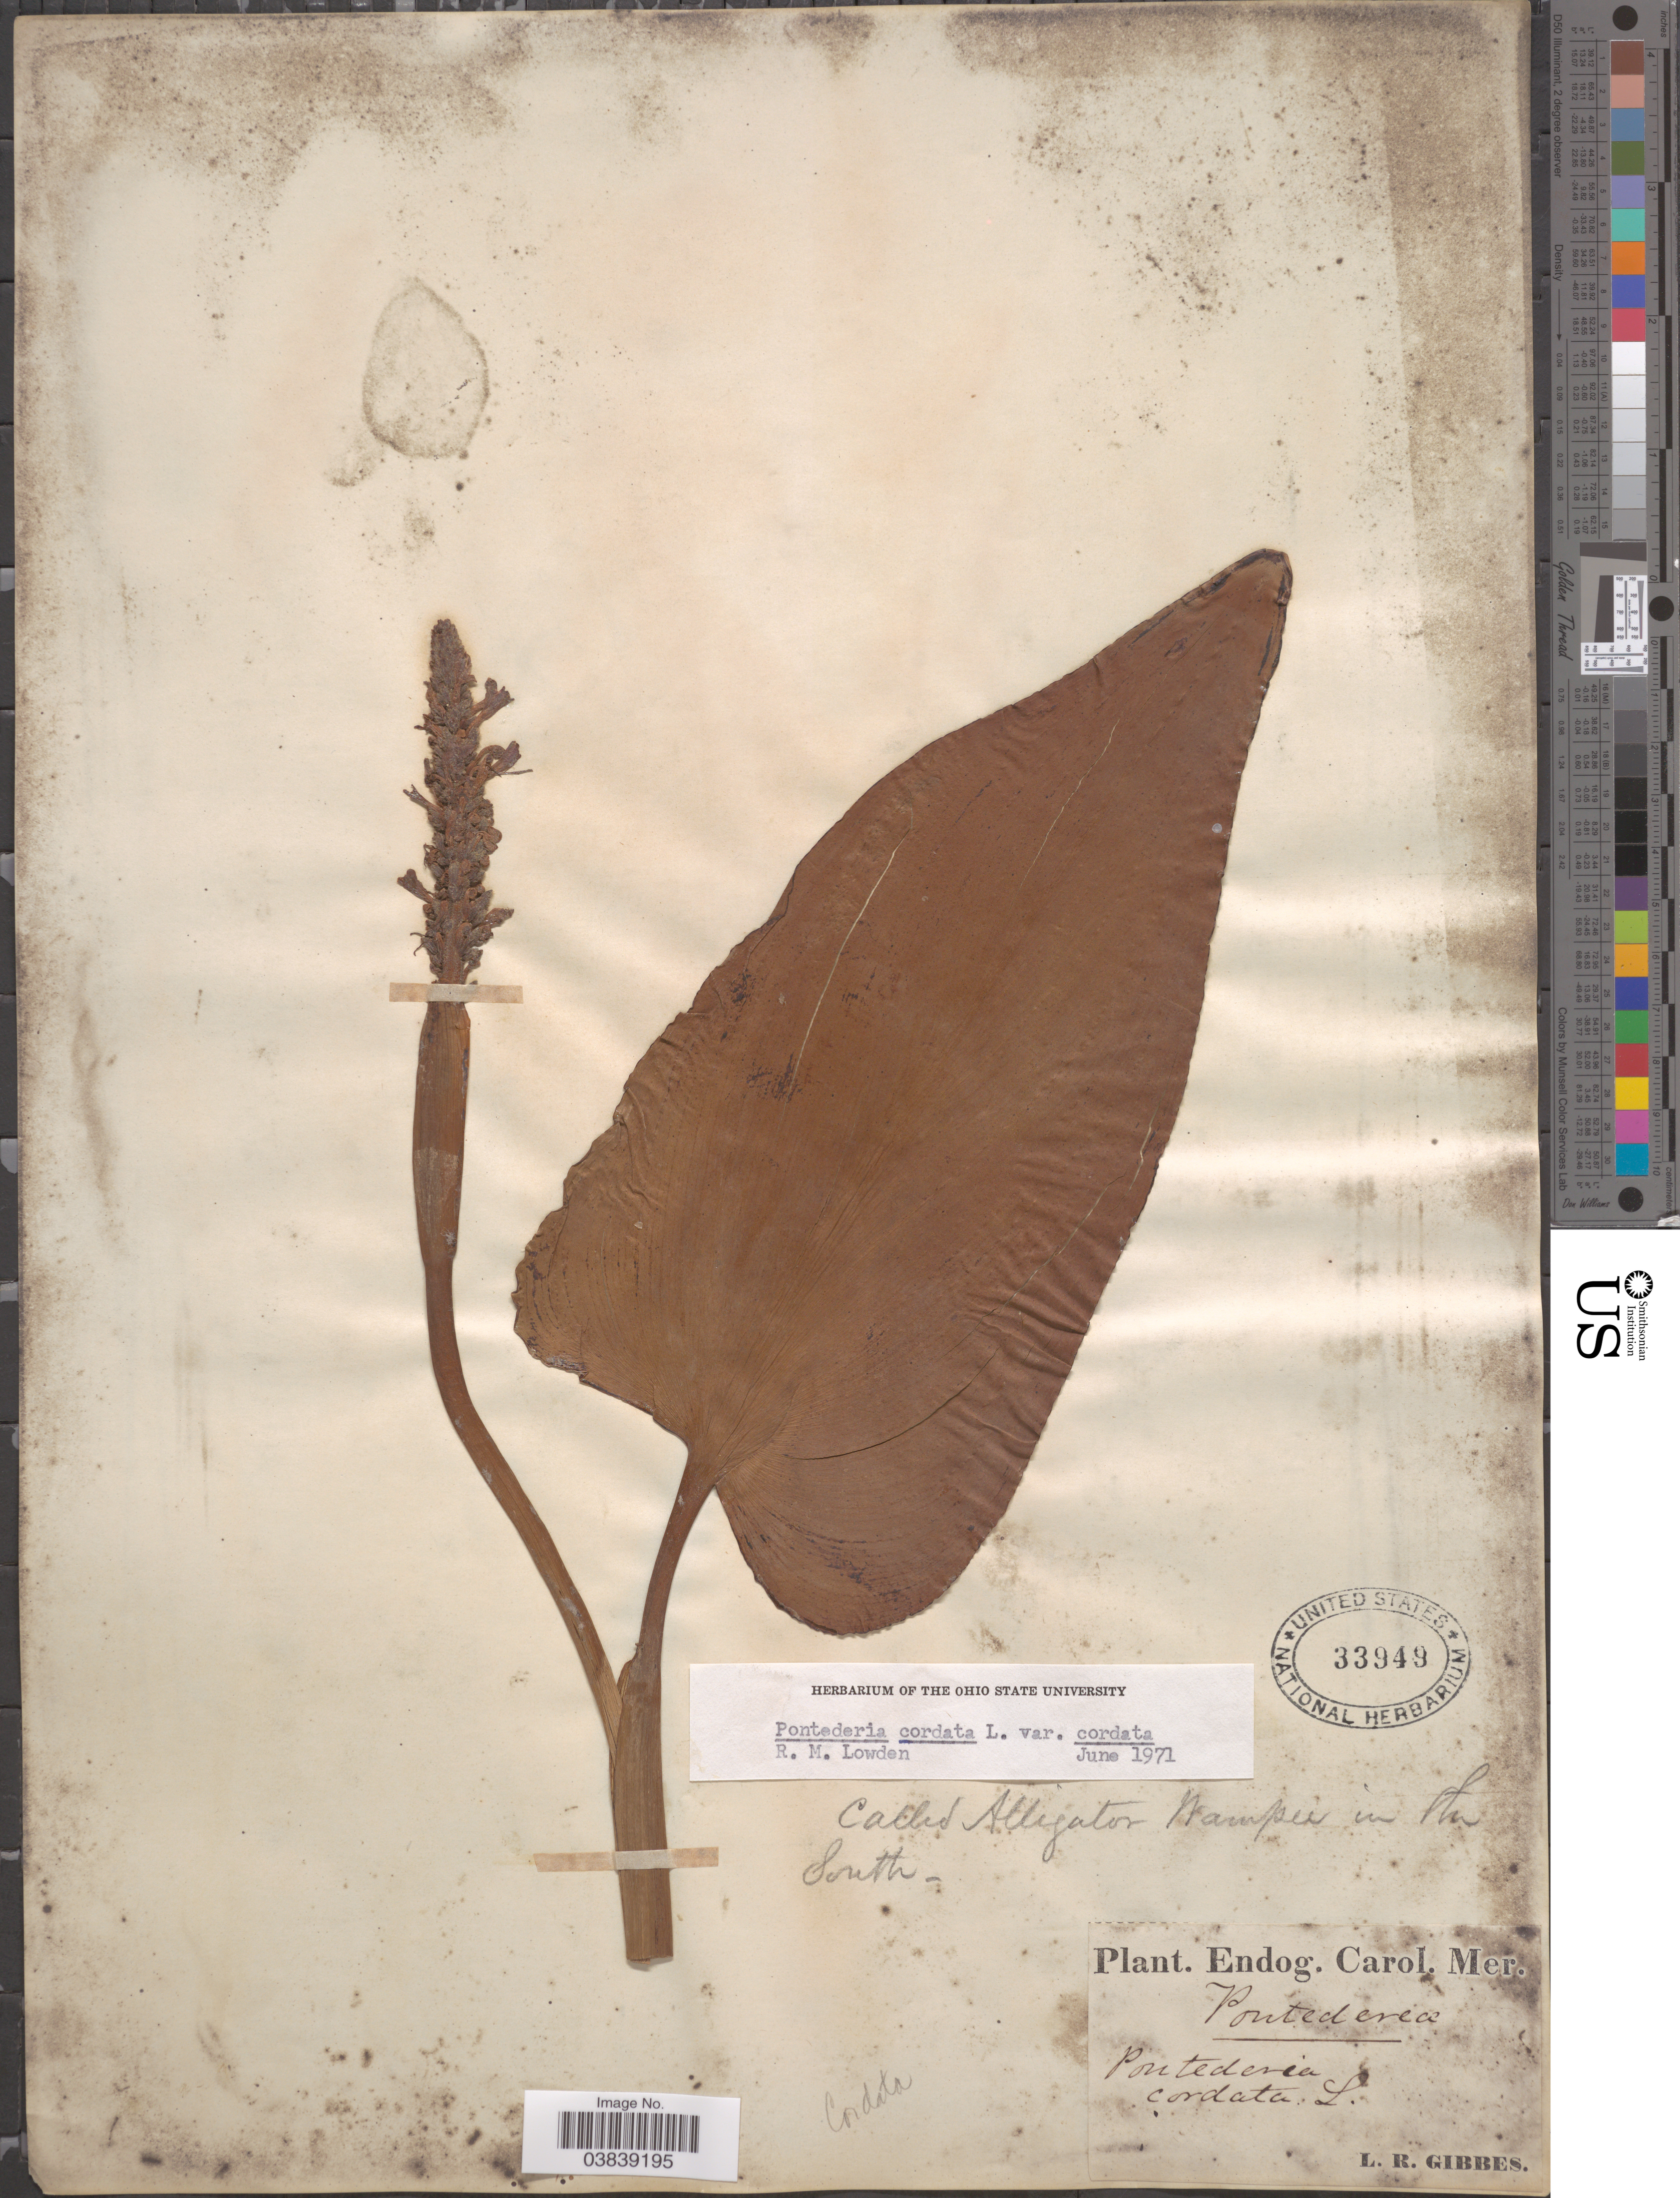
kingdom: Plantae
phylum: Tracheophyta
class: Liliopsida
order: Commelinales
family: Pontederiaceae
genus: Pontederia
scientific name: Pontederia cordata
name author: L.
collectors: L. Gibbes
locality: South.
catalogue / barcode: US 33949